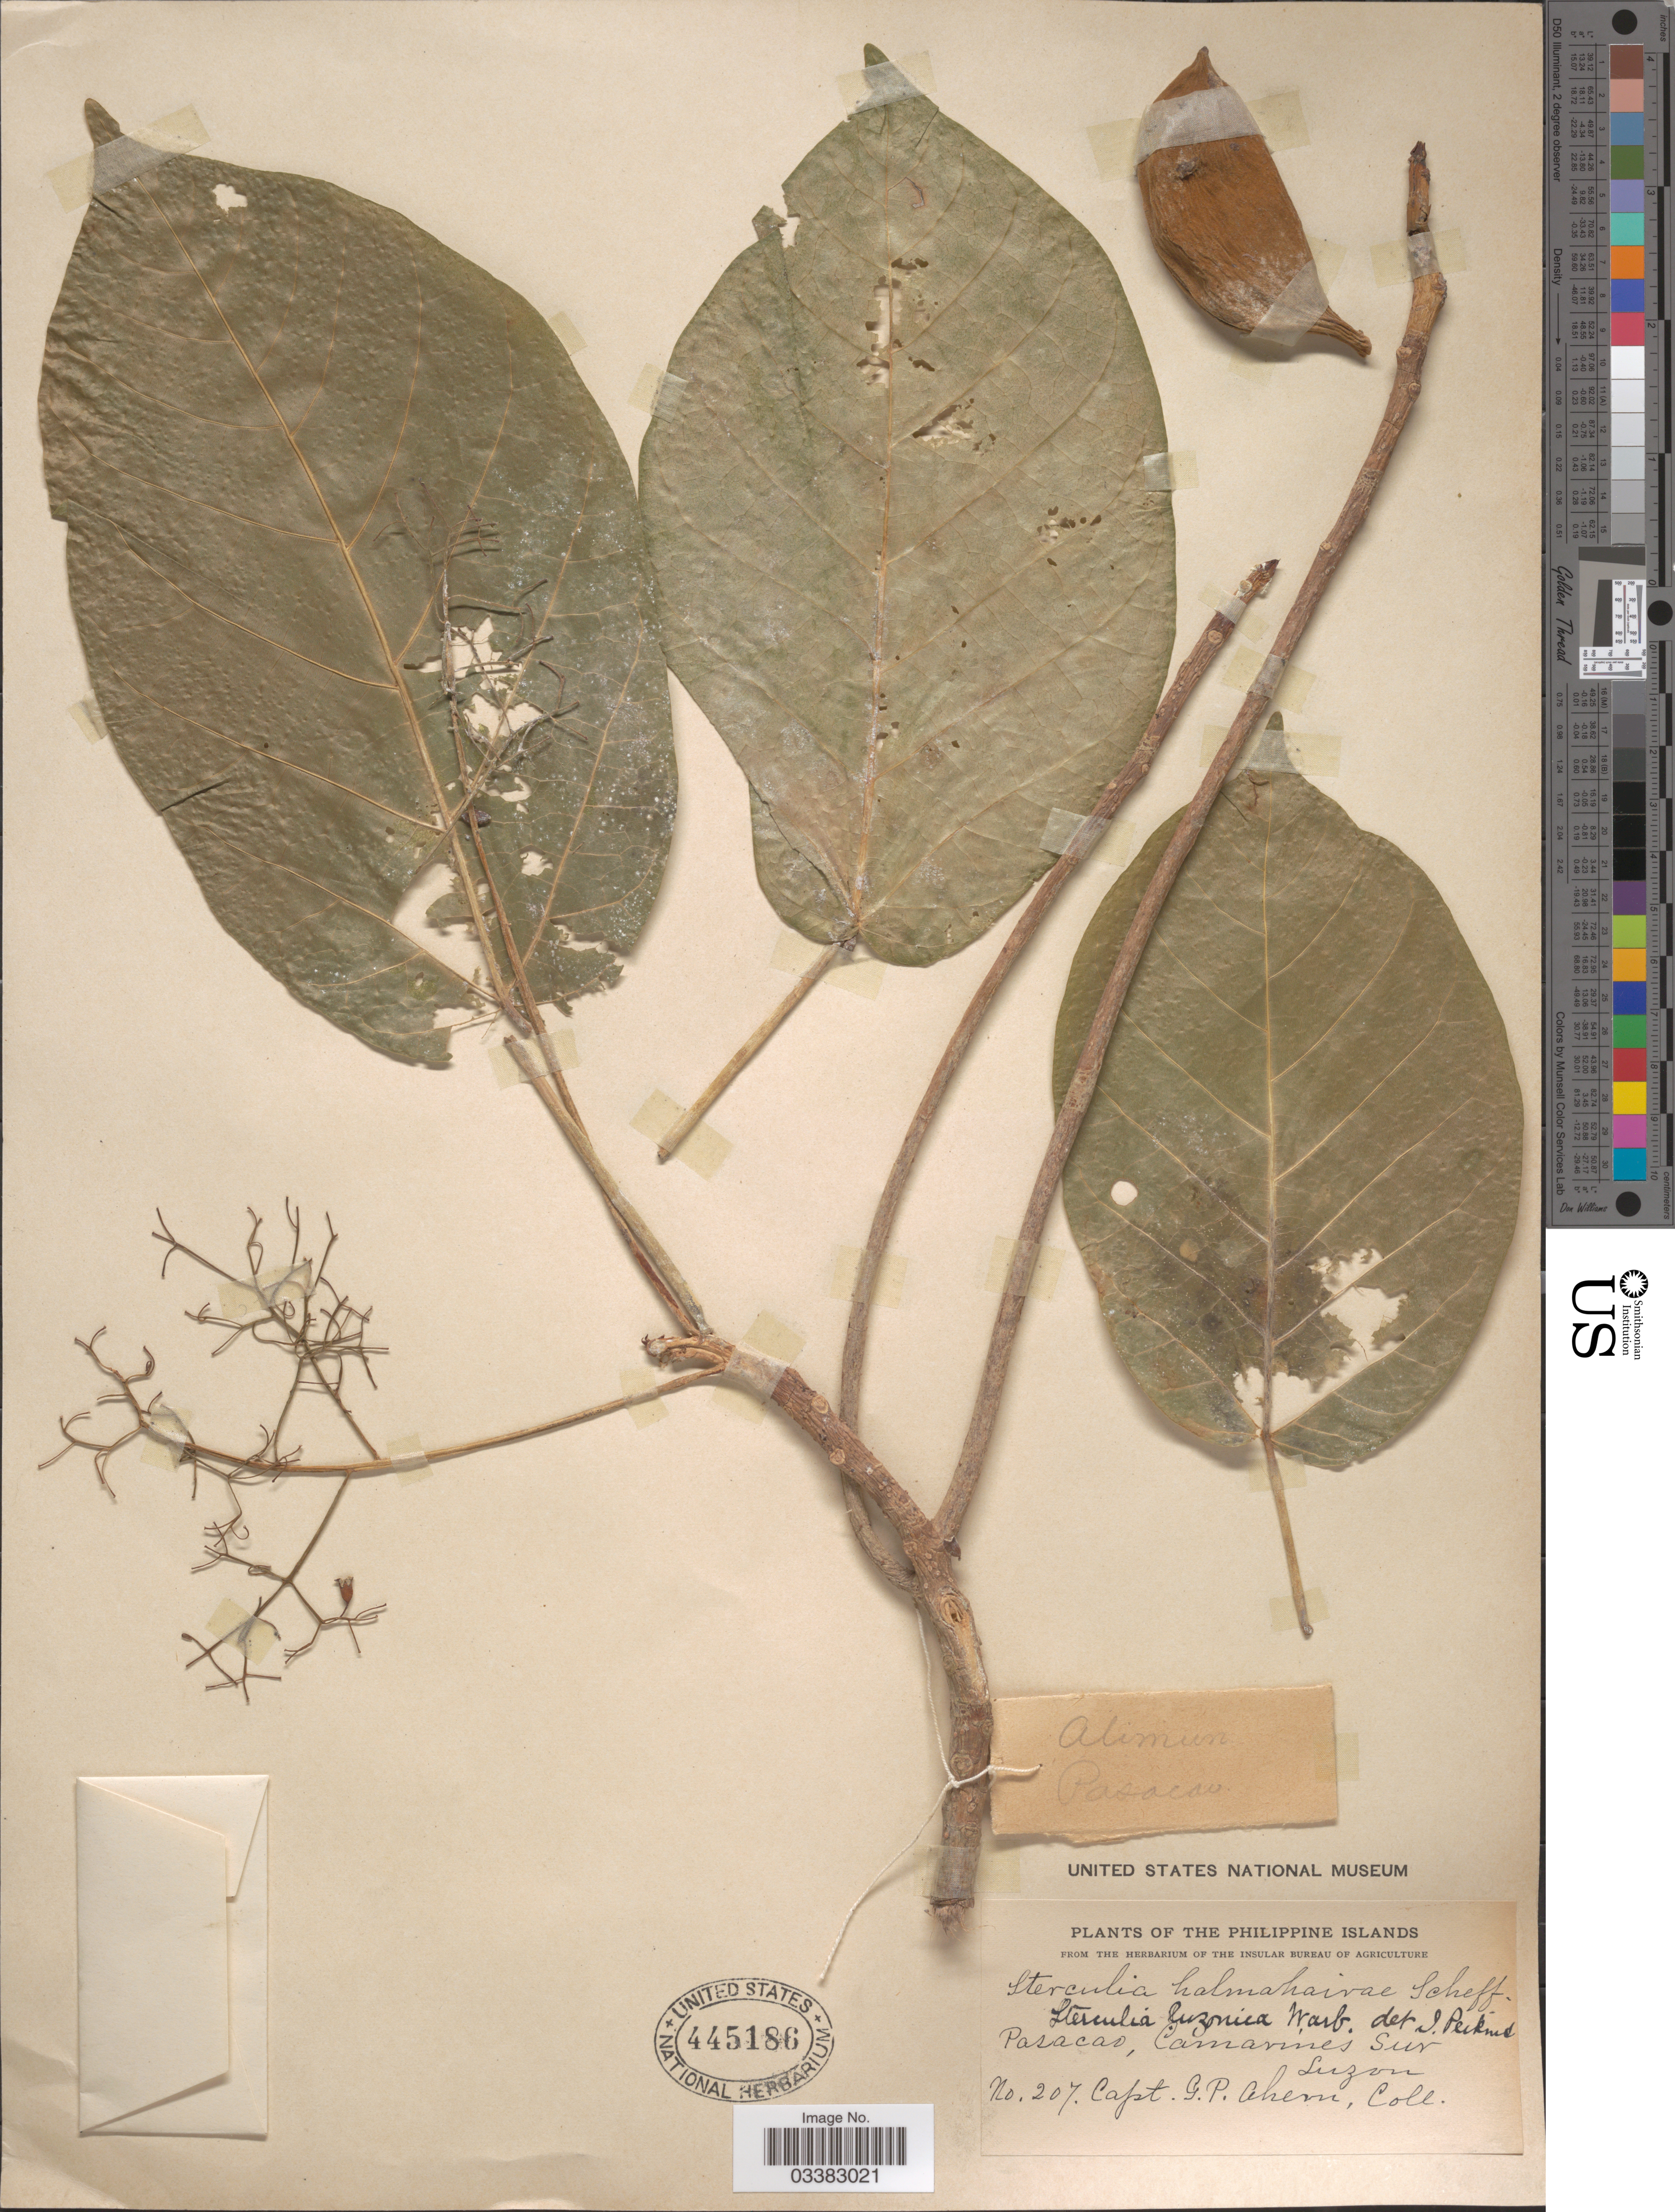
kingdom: Plantae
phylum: Tracheophyta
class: Magnoliopsida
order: Malvales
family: Malvaceae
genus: Sterculia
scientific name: Sterculia luzonica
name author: Warb.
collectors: G. Ahern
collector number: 207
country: Philippines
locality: The Philippine Islands, Pasacao, Camarines Sur, Luzon.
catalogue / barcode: US 445186